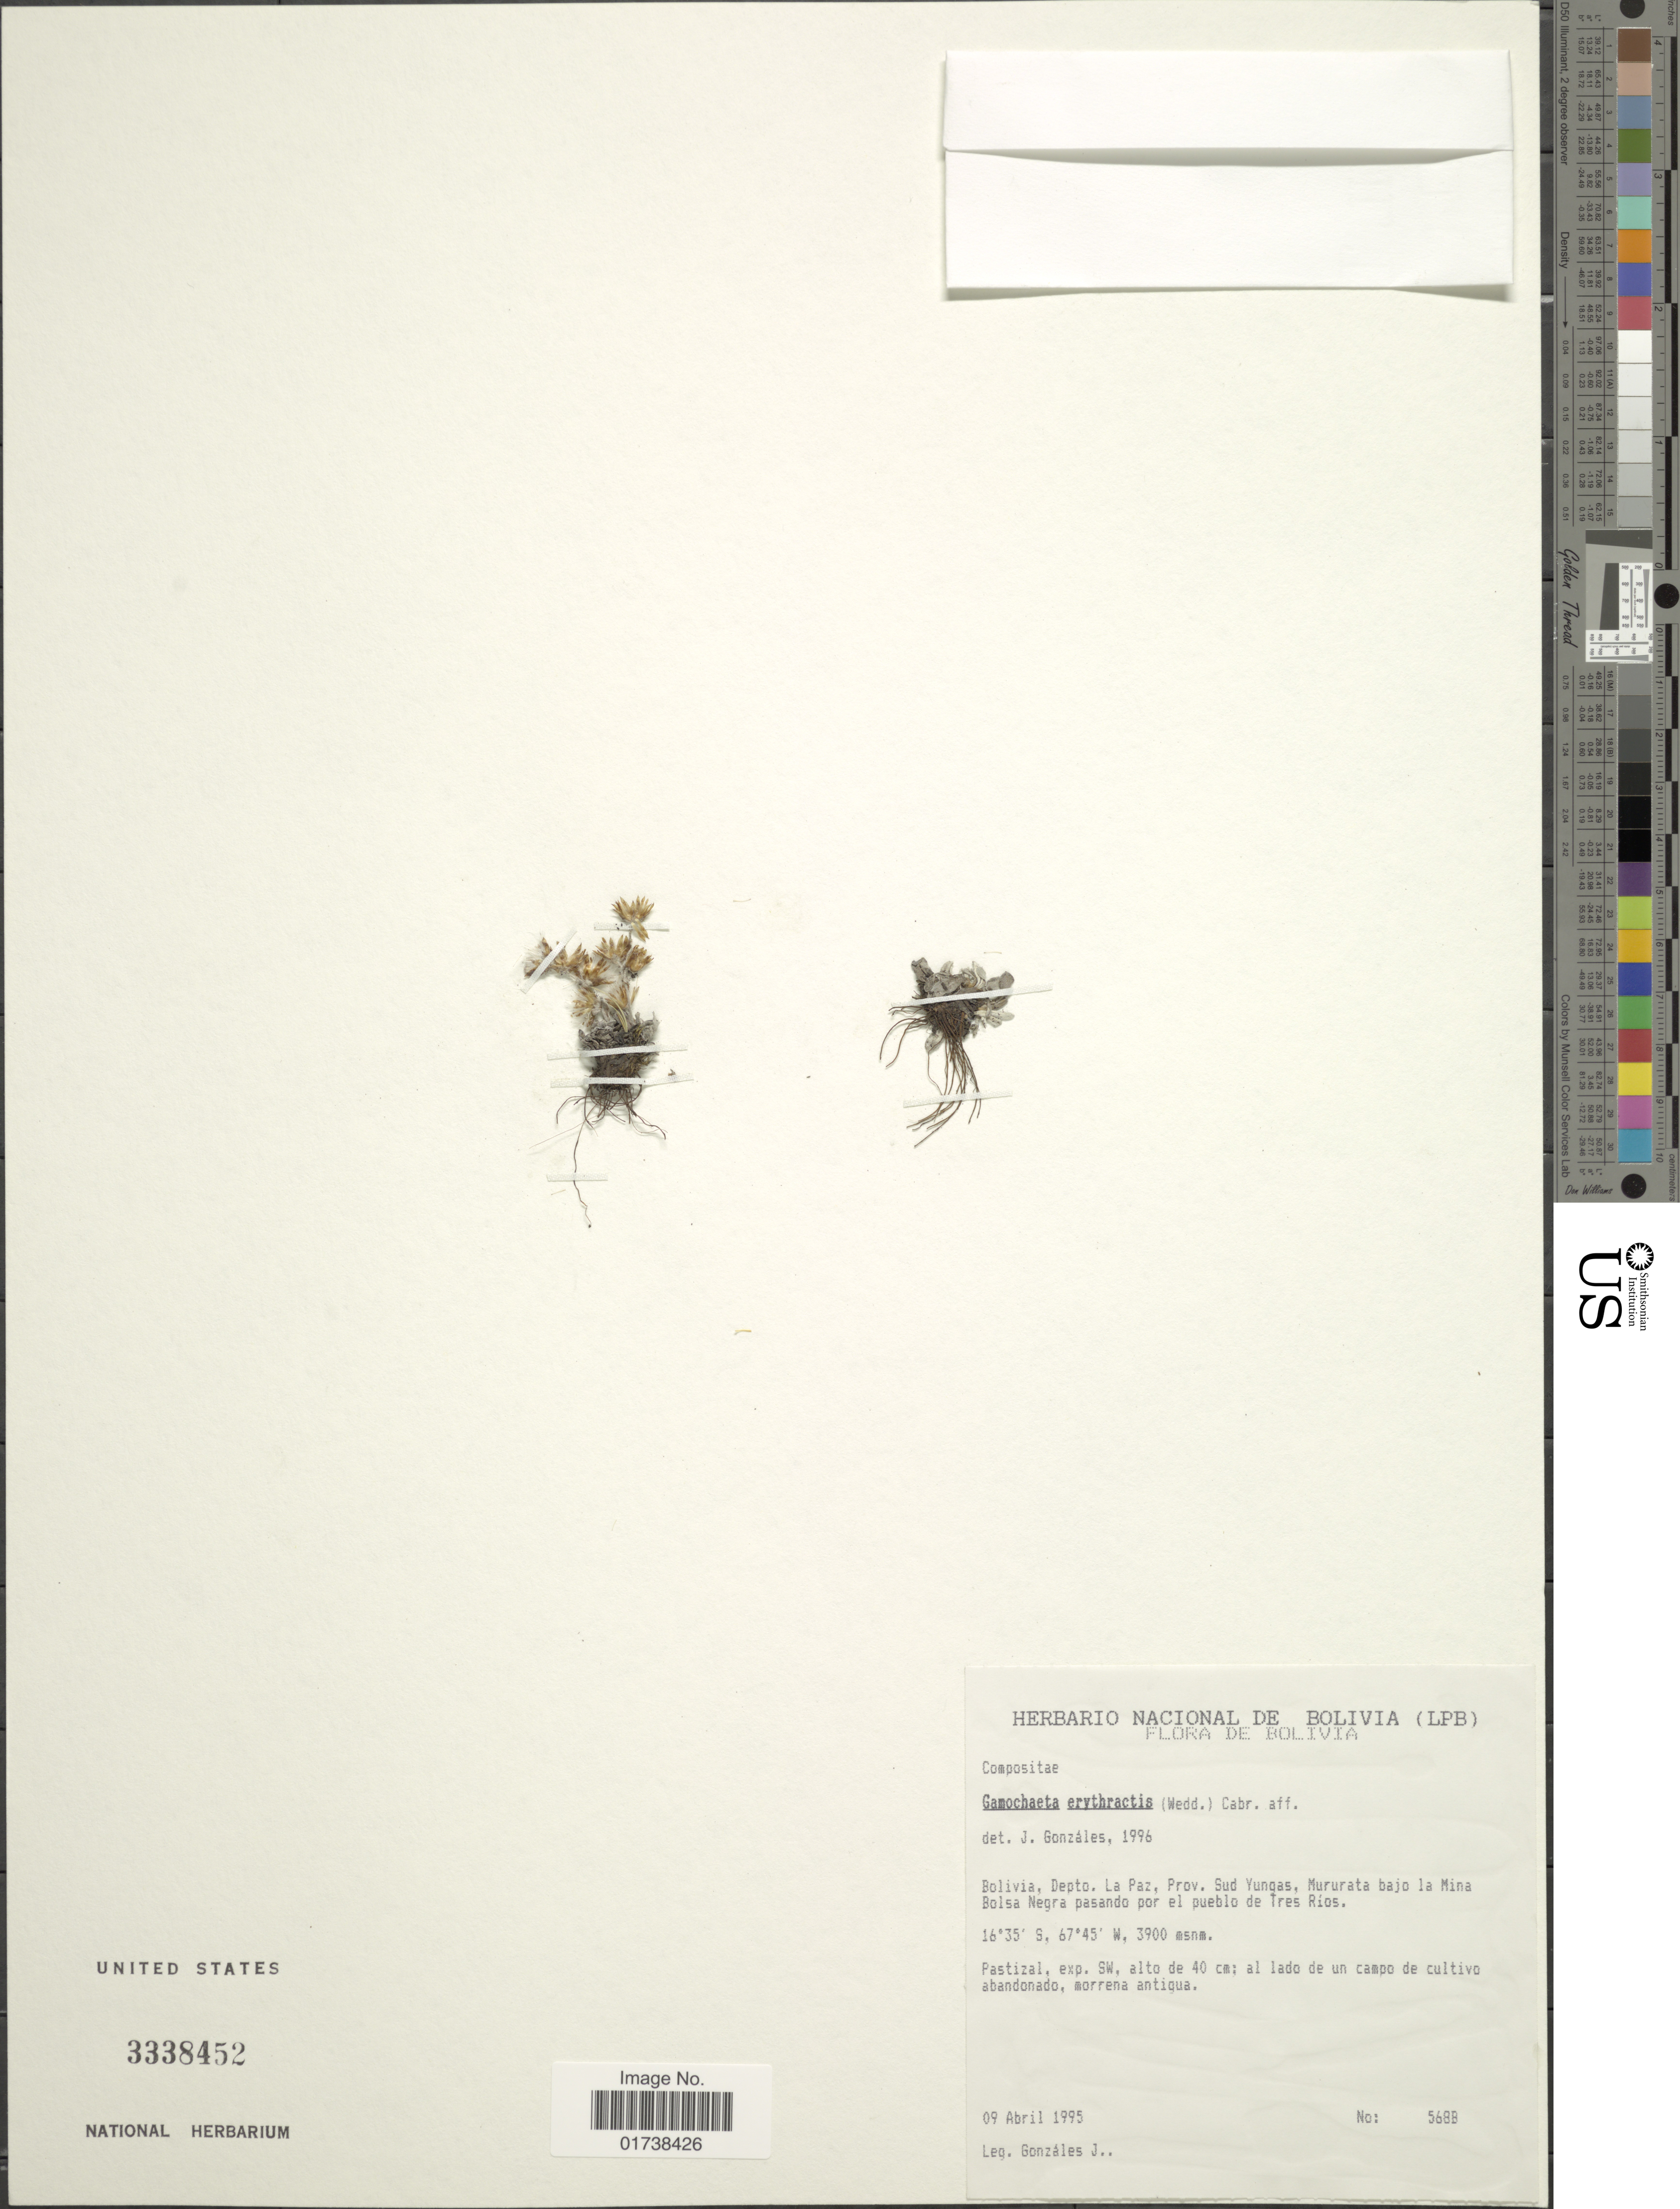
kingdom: Plantae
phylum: Tracheophyta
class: Magnoliopsida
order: Asterales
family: Asteraceae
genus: Gamochaeta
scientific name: Gamochaeta erythractis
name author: (Wedd.) Cabrera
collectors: J. Gonzales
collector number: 568B*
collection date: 1995-04-09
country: Bolivia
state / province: La Paz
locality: Depto. La Paz, Prov. Sud Yungas, Mururata bajo al Mina Bolsa Negra pasando por el pueblo de Tres Rios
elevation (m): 3900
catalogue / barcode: US 3338452